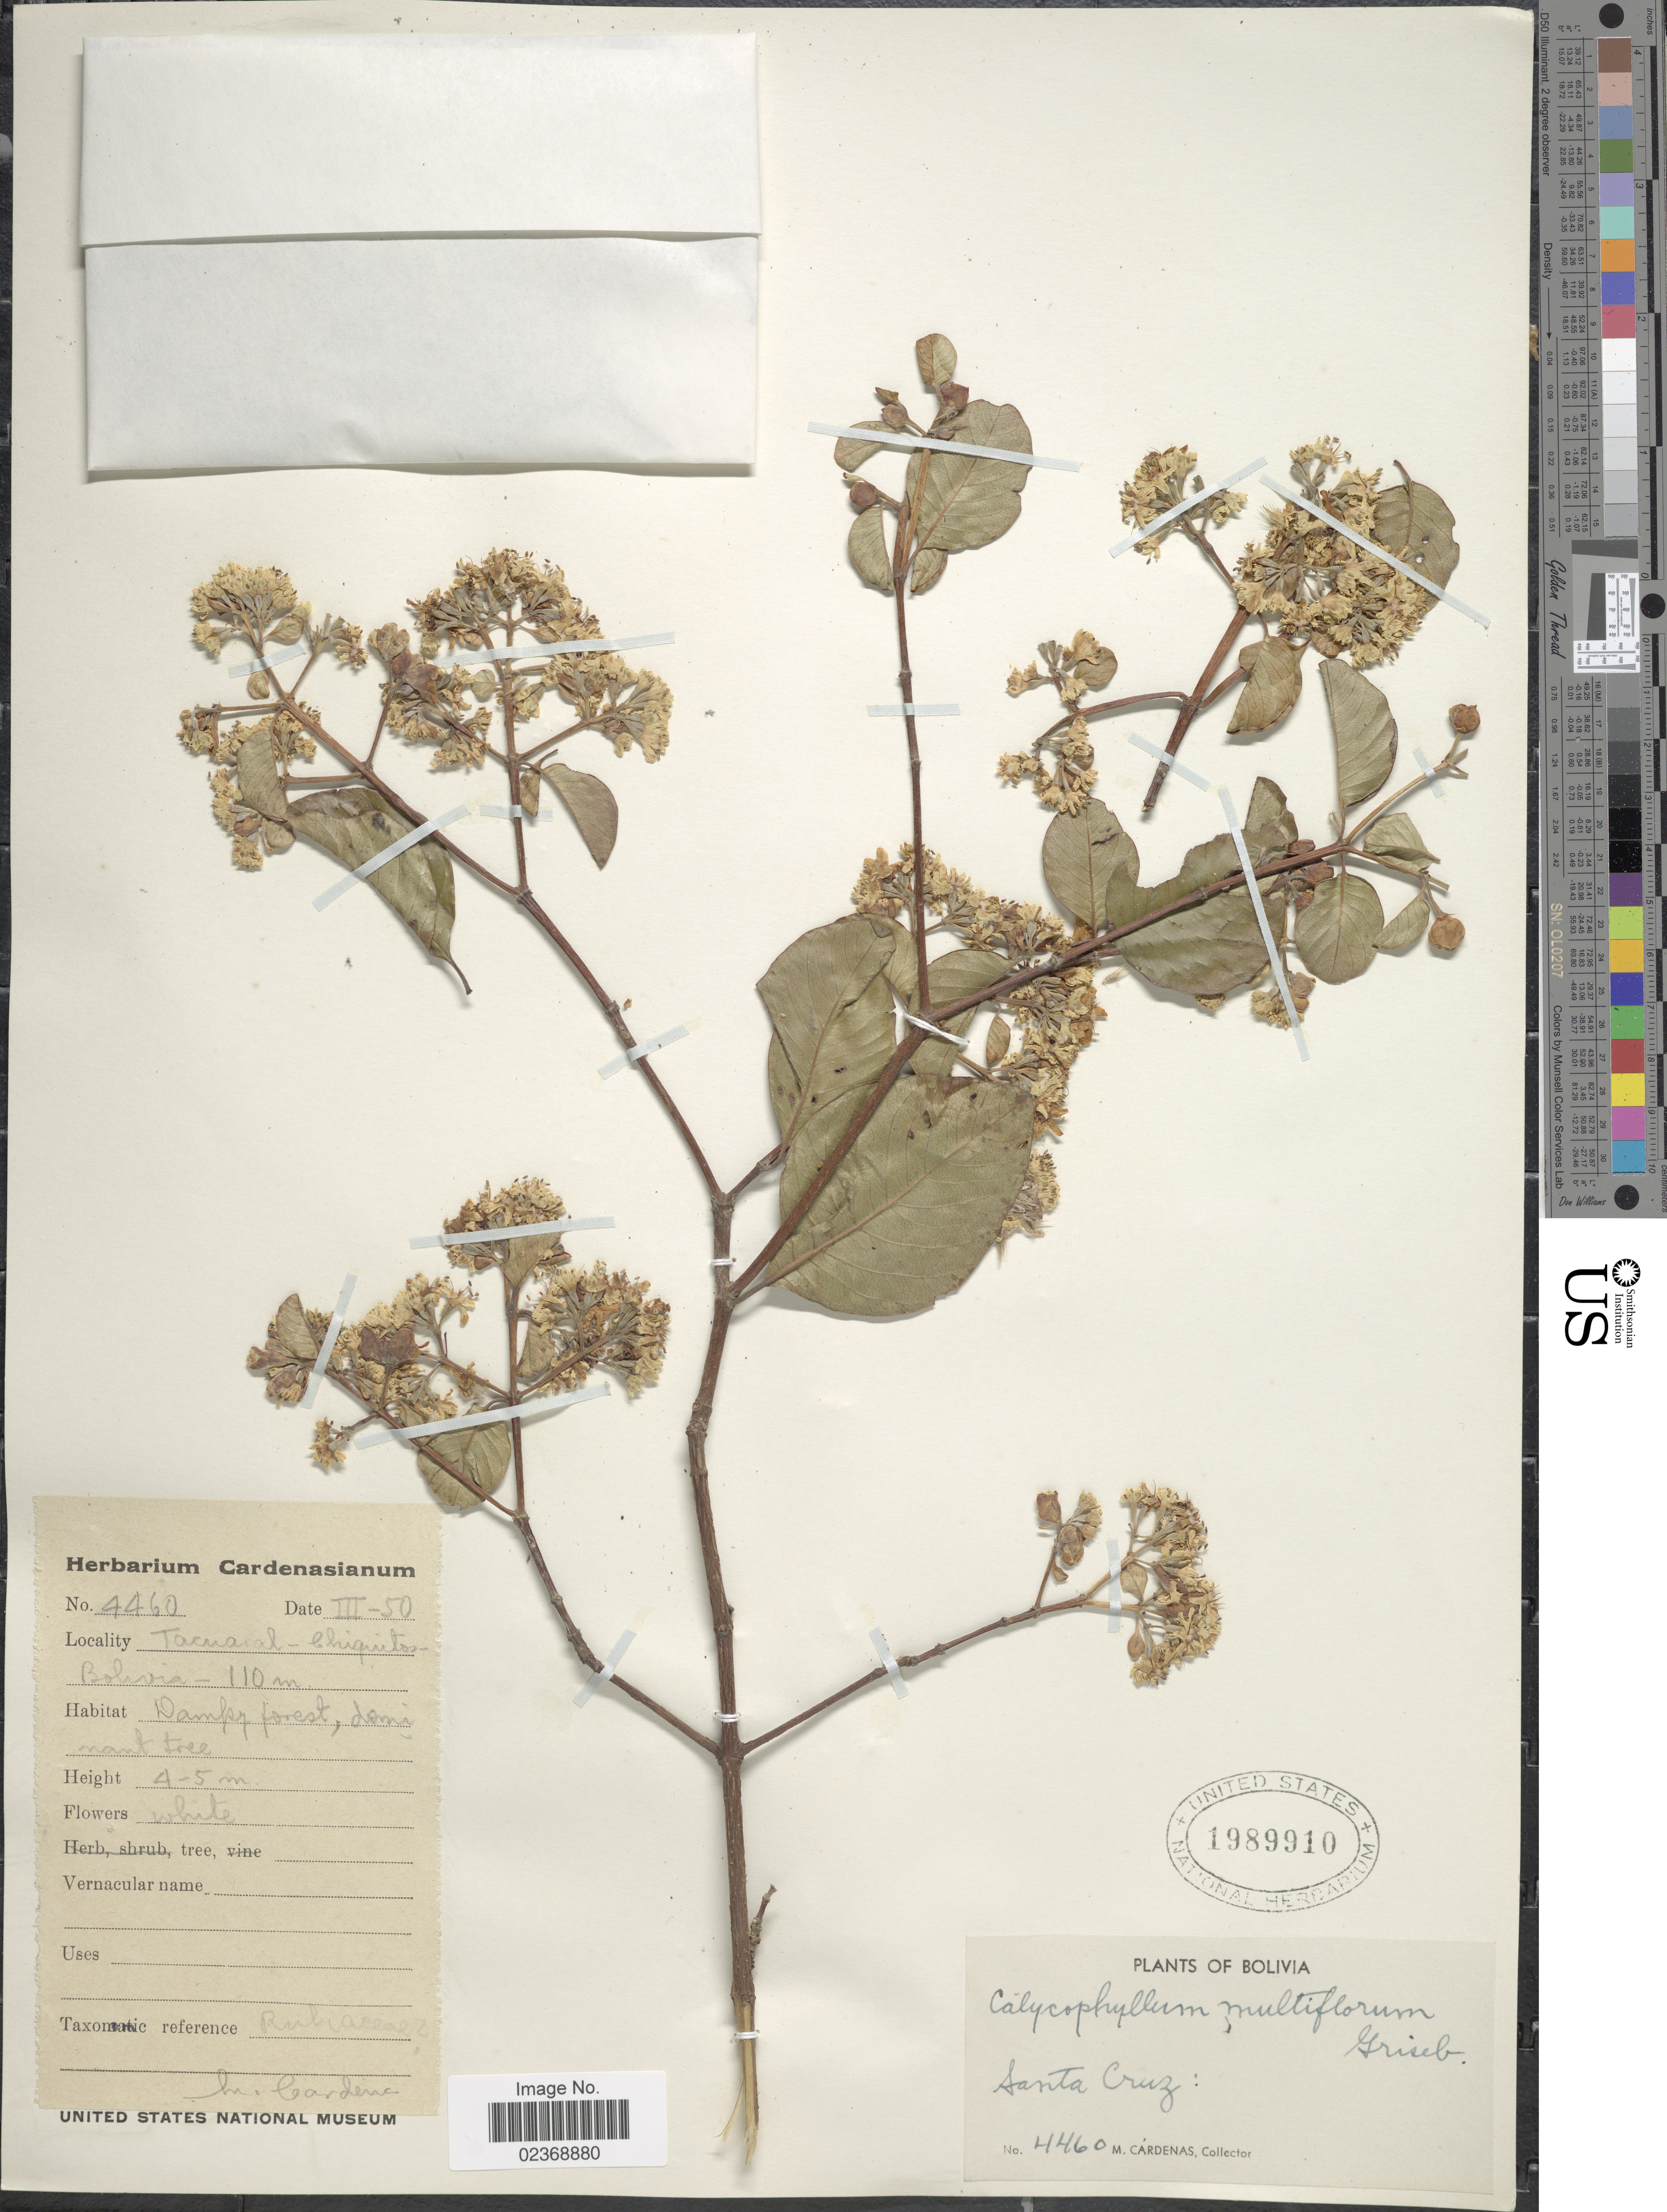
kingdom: Plantae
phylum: Tracheophyta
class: Magnoliopsida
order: Gentianales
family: Rubiaceae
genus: Calycophyllum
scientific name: Calycophyllum multiflorum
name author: Griseb.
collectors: M. Cárdenas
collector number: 4460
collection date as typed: Transcribed d/m/y: /3/50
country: Bolivia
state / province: Santa Cruz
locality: Tacuaral - Chiquitos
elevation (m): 110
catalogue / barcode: US 1989910